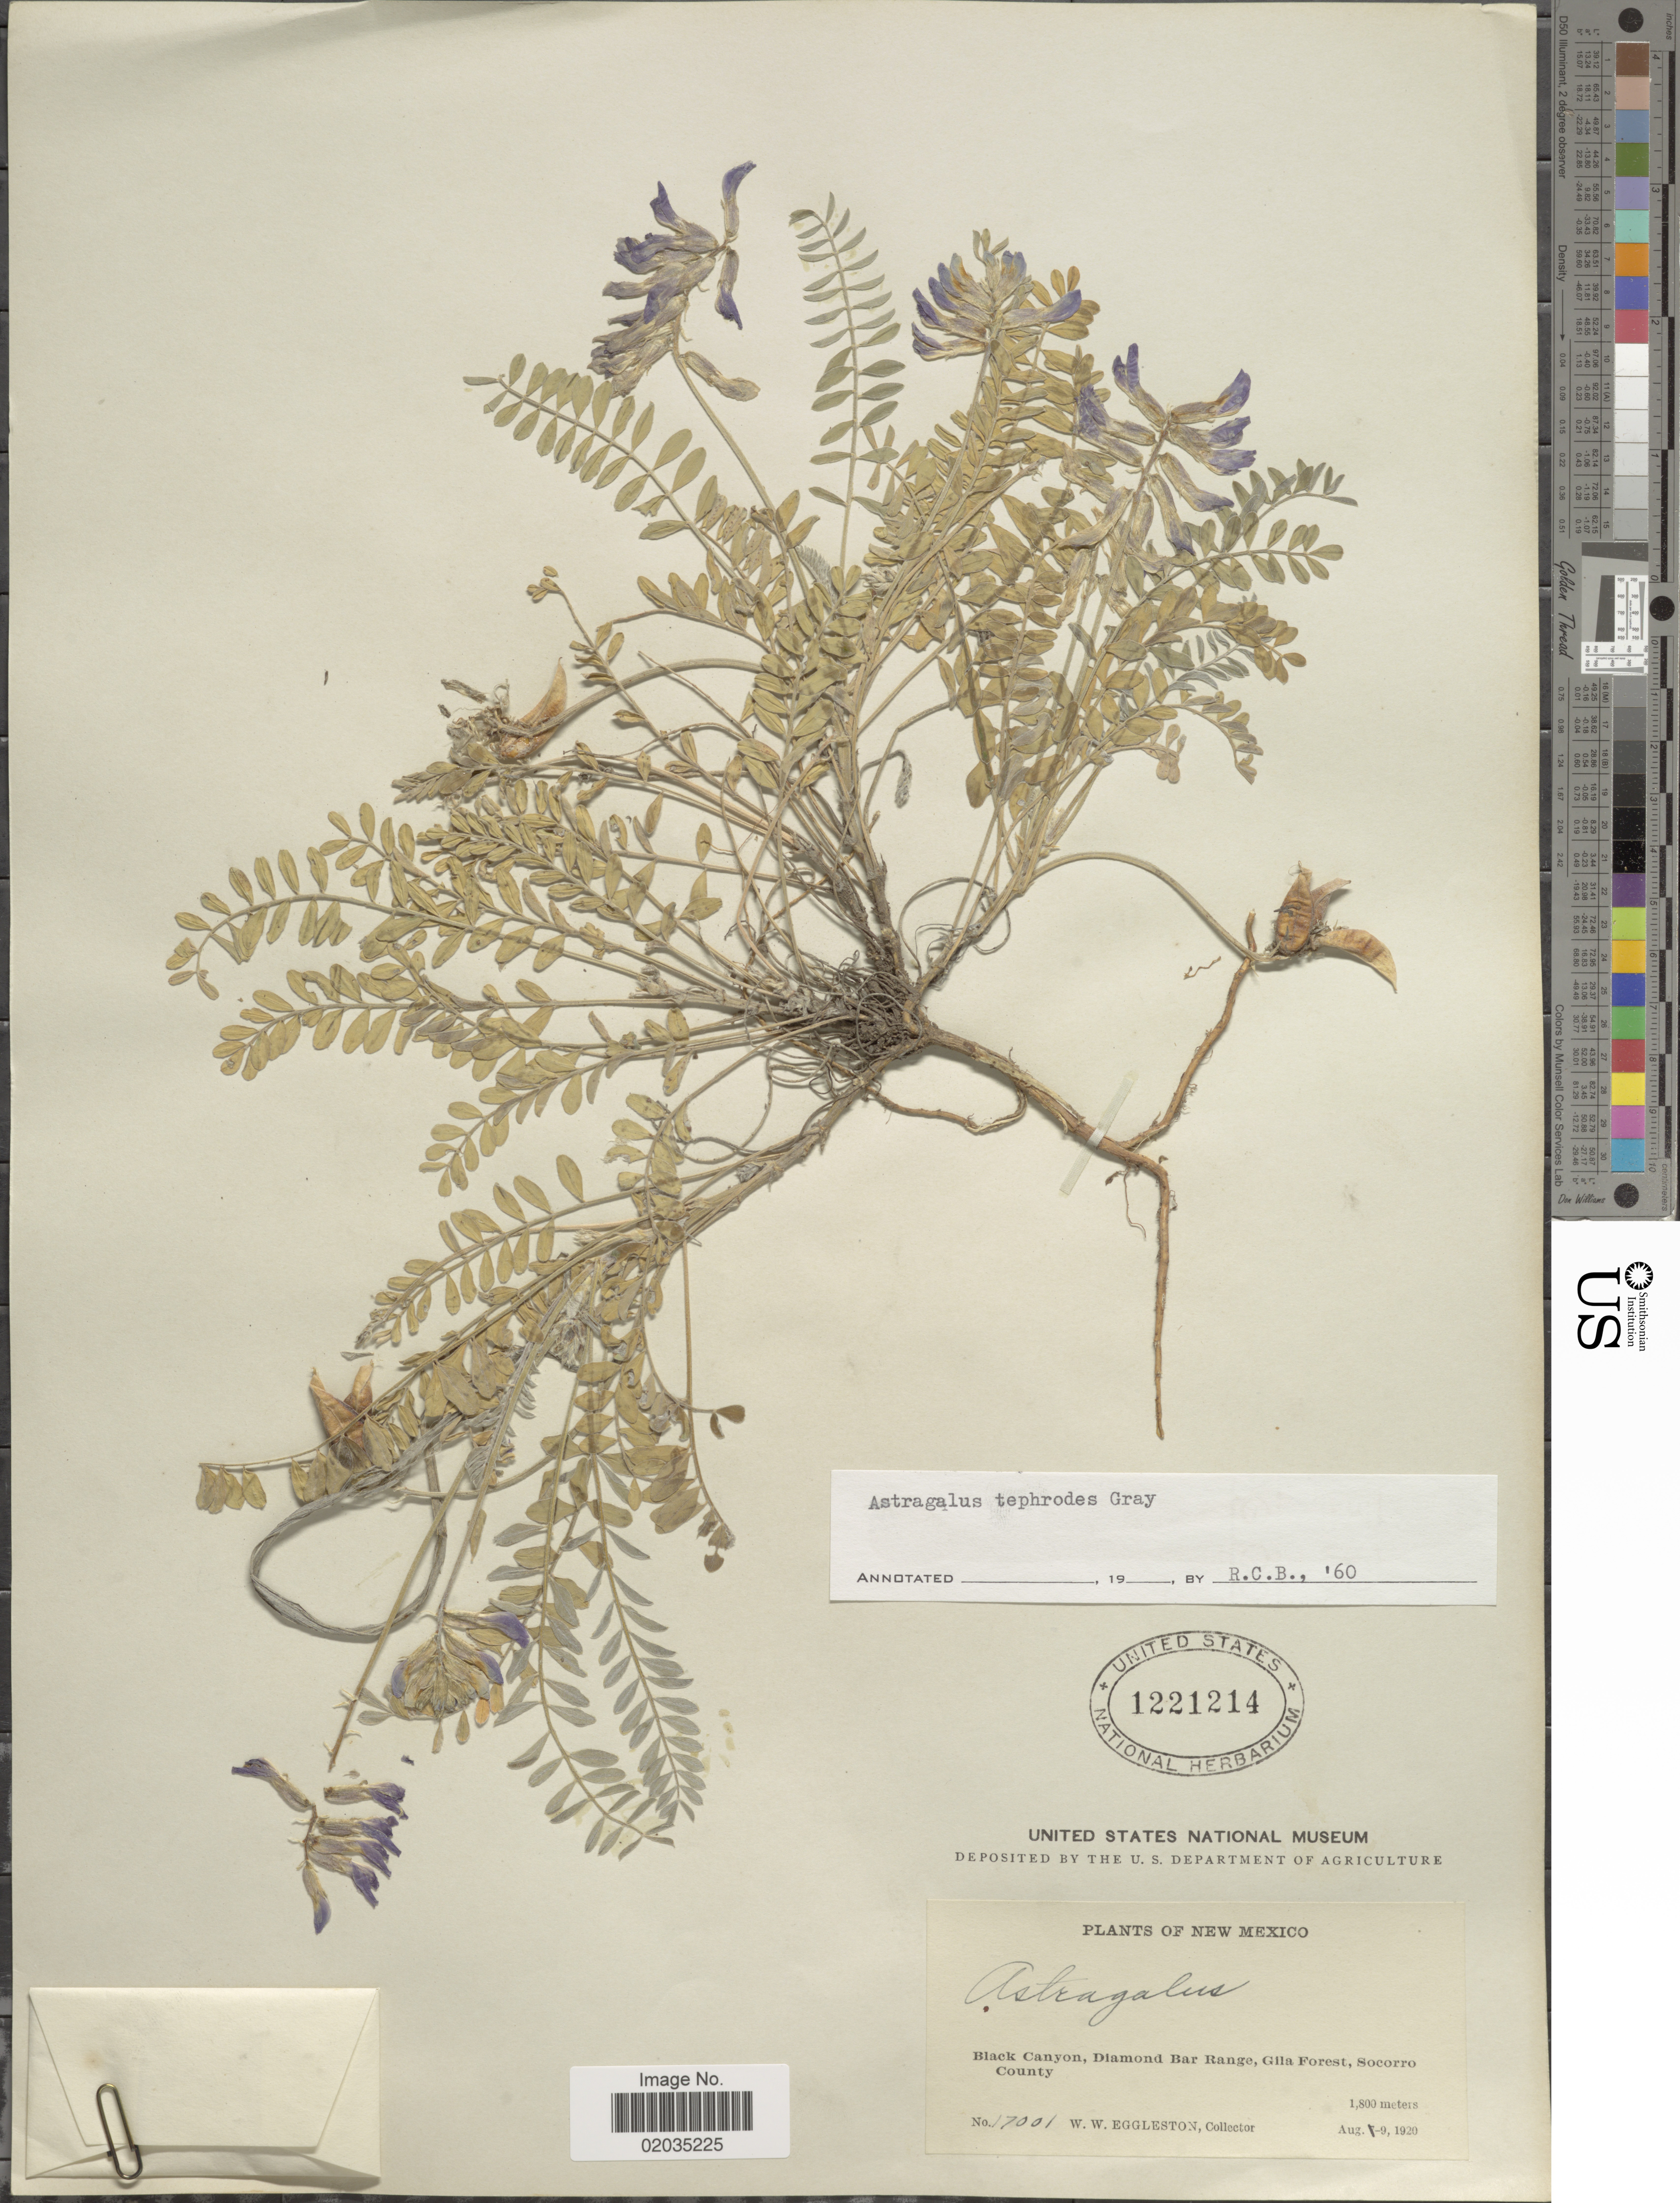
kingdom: Plantae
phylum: Tracheophyta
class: Magnoliopsida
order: Fabales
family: Fabaceae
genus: Astragalus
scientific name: Astragalus tephrodes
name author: A. Gray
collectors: W. W. Eggleston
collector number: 17001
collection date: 1920-08-09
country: United States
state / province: New Mexico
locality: Black Canyon, Diamond Bar Range, Gila Forest, Socorro County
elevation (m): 1800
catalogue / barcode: US 1221214